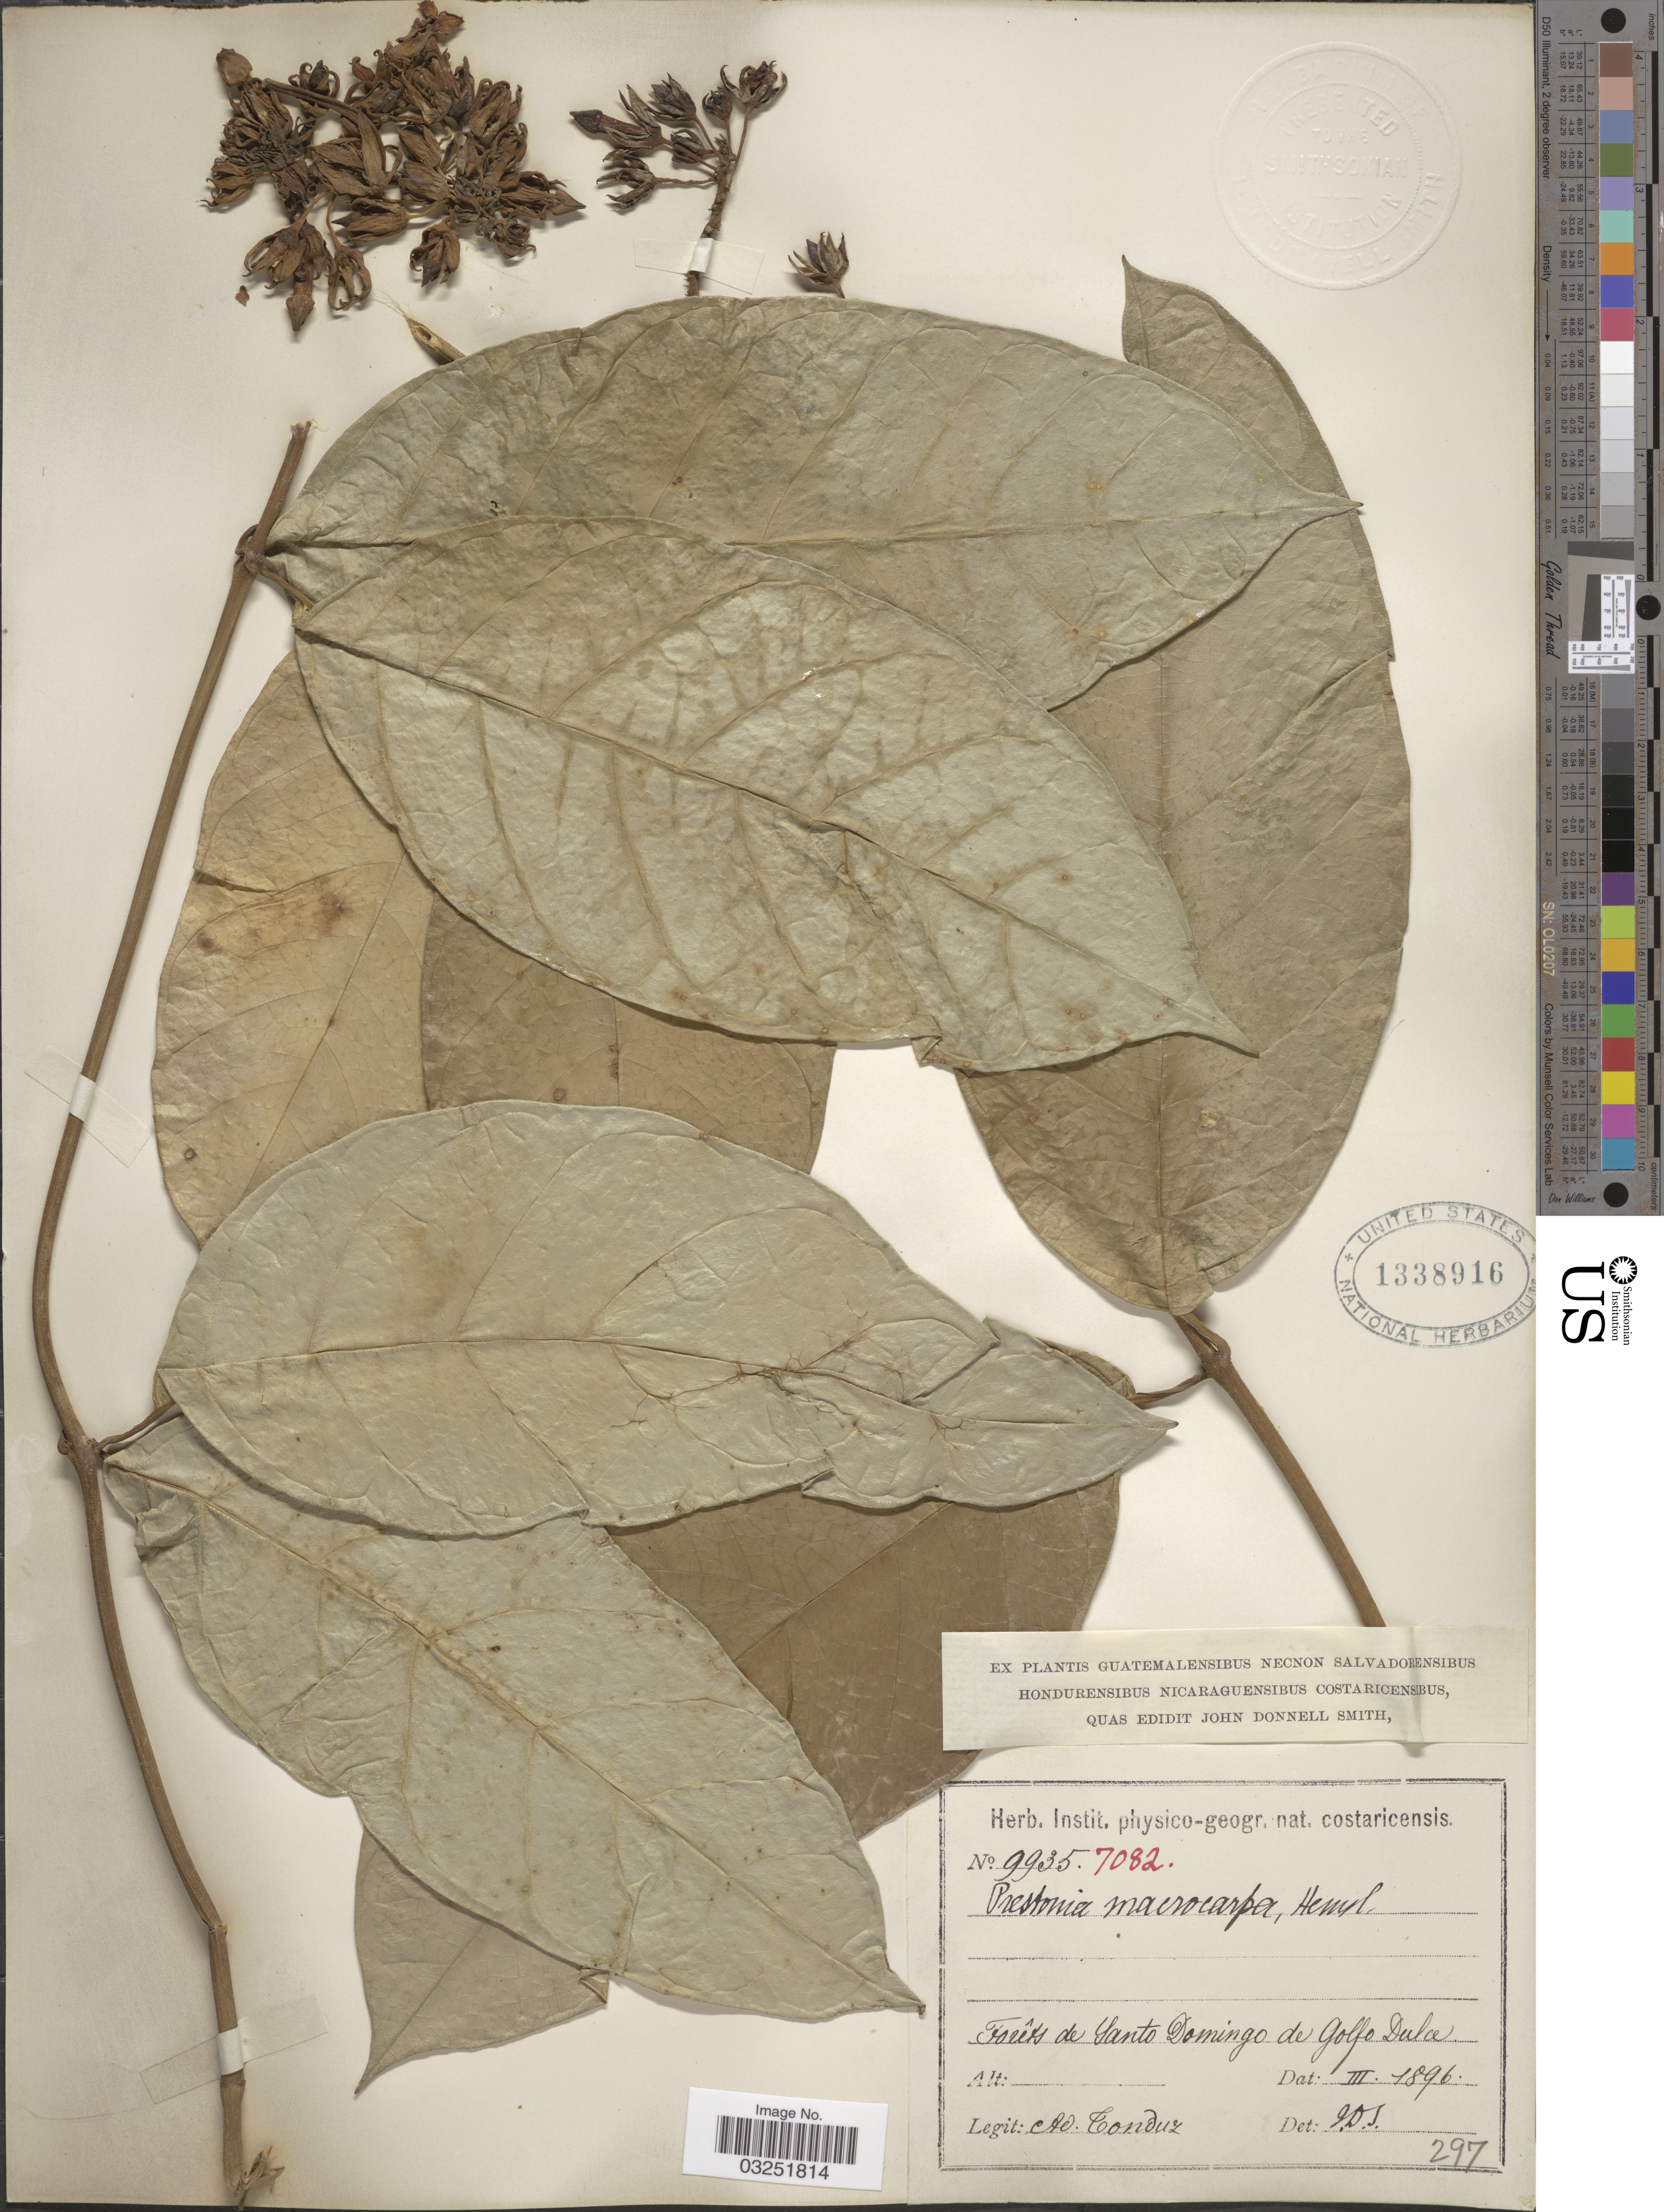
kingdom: Plantae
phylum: Tracheophyta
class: Magnoliopsida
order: Gentianales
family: Apocynaceae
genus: Prestonia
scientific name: Prestonia portobellensis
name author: (Beurl.) Woodson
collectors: A. Tonduz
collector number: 7735/7082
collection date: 1896-03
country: Costa Rica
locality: Forêts de Santo Domingo de Golfo Dula.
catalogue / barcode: US 1338916